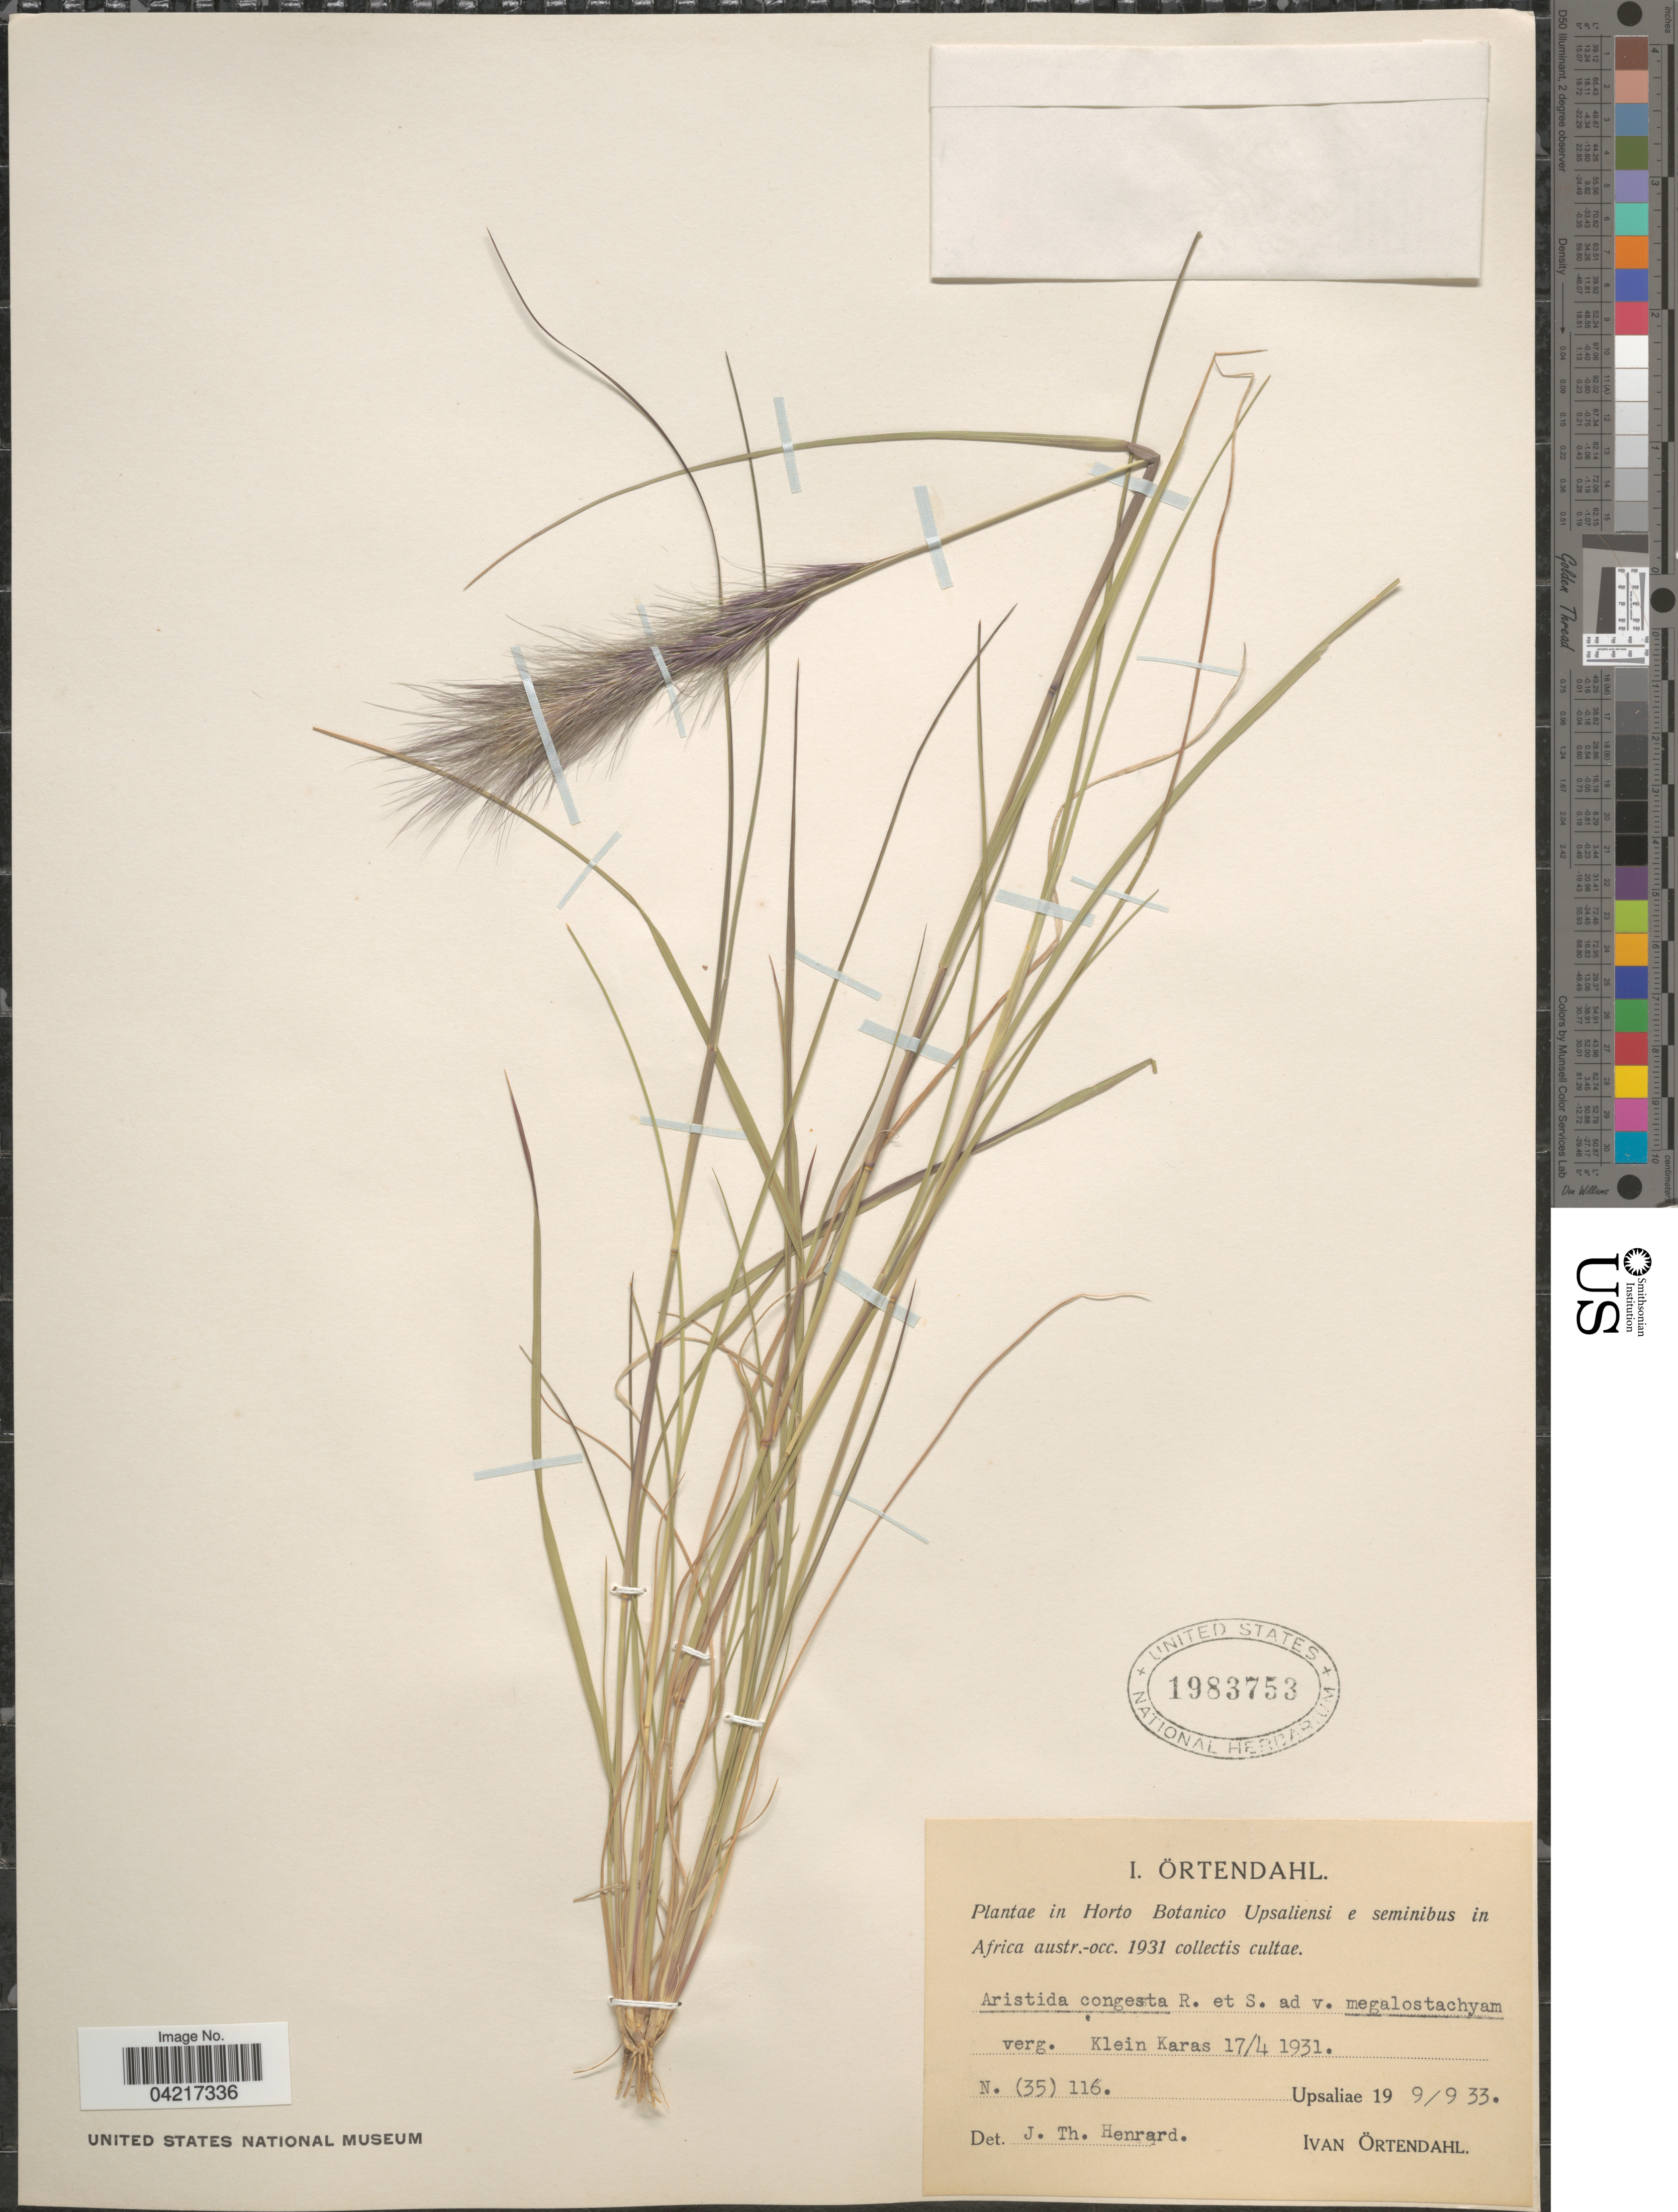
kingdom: Plantae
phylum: Tracheophyta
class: Liliopsida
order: Poales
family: Poaceae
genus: Aristida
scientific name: Aristida congesta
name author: Roem. & Schult.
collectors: I. Ortendahl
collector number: (35) 116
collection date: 1931-04-17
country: Sweden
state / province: Uppsala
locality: In Horto Botanico Upsaliensi e seminibus in Africa austr.-occ. 1931. Klein Karas. Upsaliae.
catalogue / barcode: US 1983753